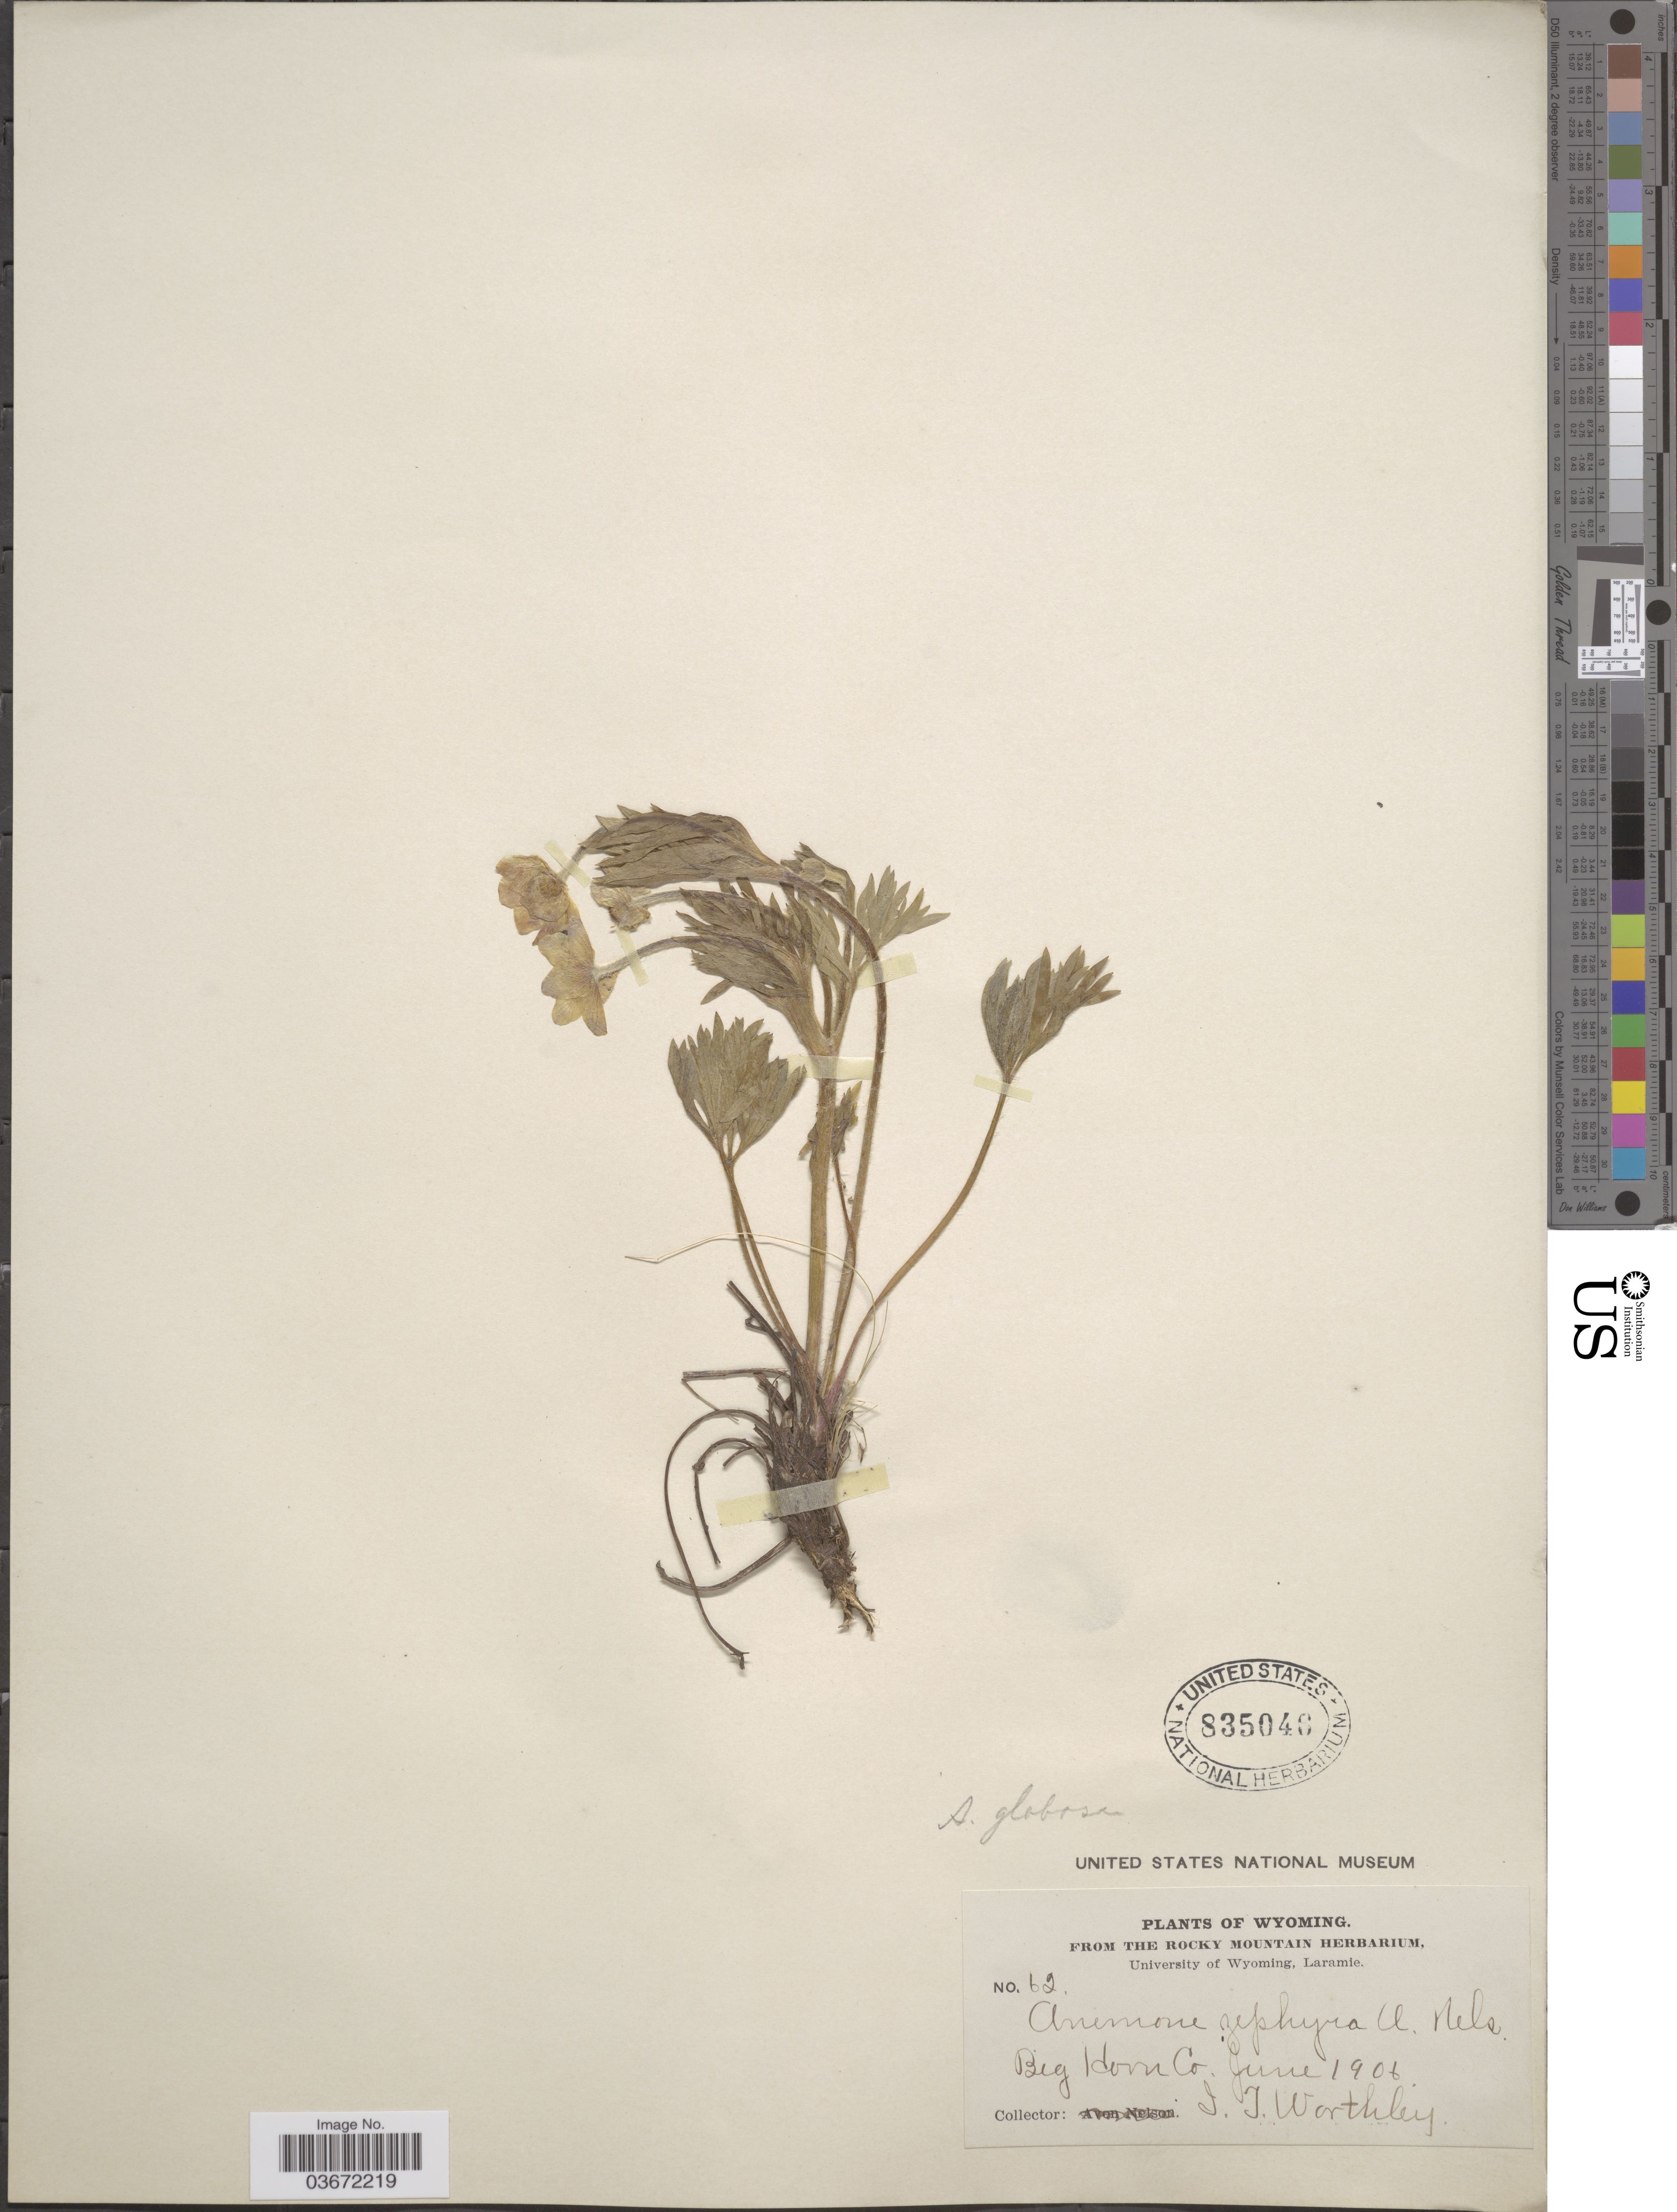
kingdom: Plantae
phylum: Tracheophyta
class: Magnoliopsida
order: Ranunculales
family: Ranunculaceae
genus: Anemone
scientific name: Anemone globosa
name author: (Torr. & A. Gray) Nutt. ex A. Heller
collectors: I. Worthley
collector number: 62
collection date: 1906-06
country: United States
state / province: Wyoming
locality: Big Horn Co.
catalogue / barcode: US 835046